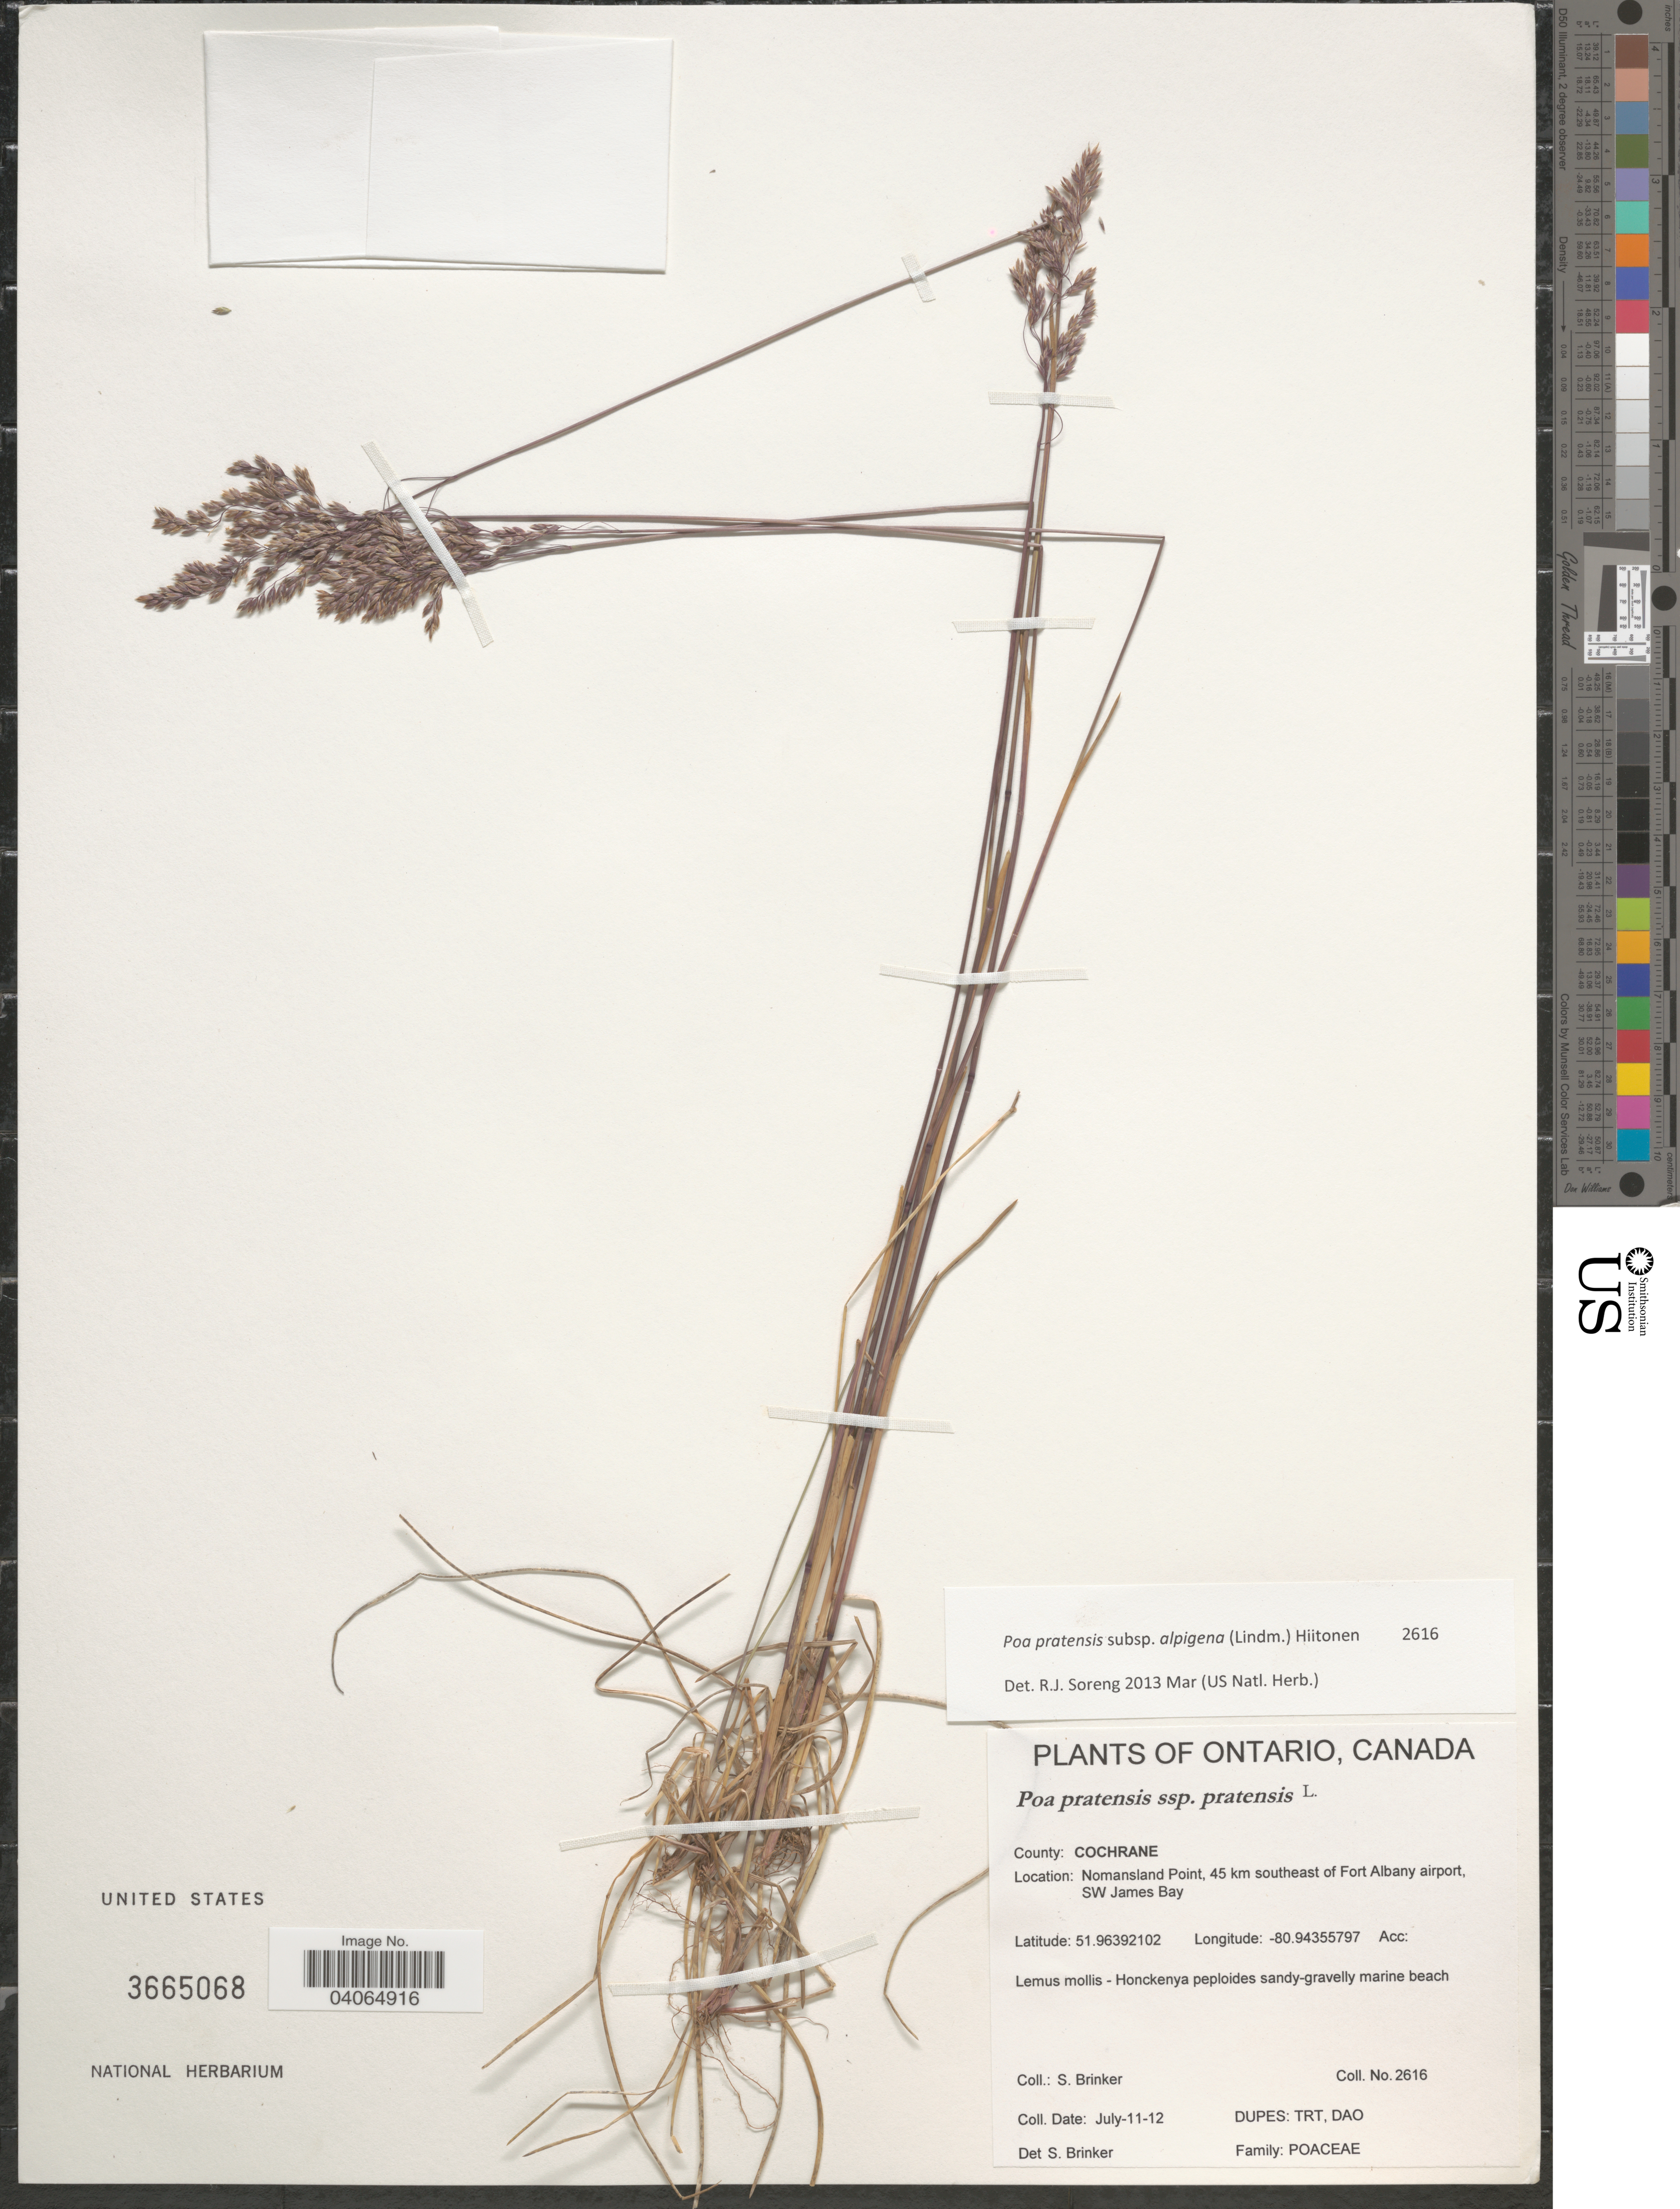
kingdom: Plantae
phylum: Tracheophyta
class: Liliopsida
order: Poales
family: Poaceae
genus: Poa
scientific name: Poa pratensis subsp. alpigena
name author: (Lindm.) Hiitonen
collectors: S. Brinker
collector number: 2616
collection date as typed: Transcribed d/m/y: 11/7/12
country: Canada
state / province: Ontario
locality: County: Cochrane. Nomansland Point, 45 km southeast of Fort Albany airport, SW James Bay.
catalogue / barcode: US 3665068